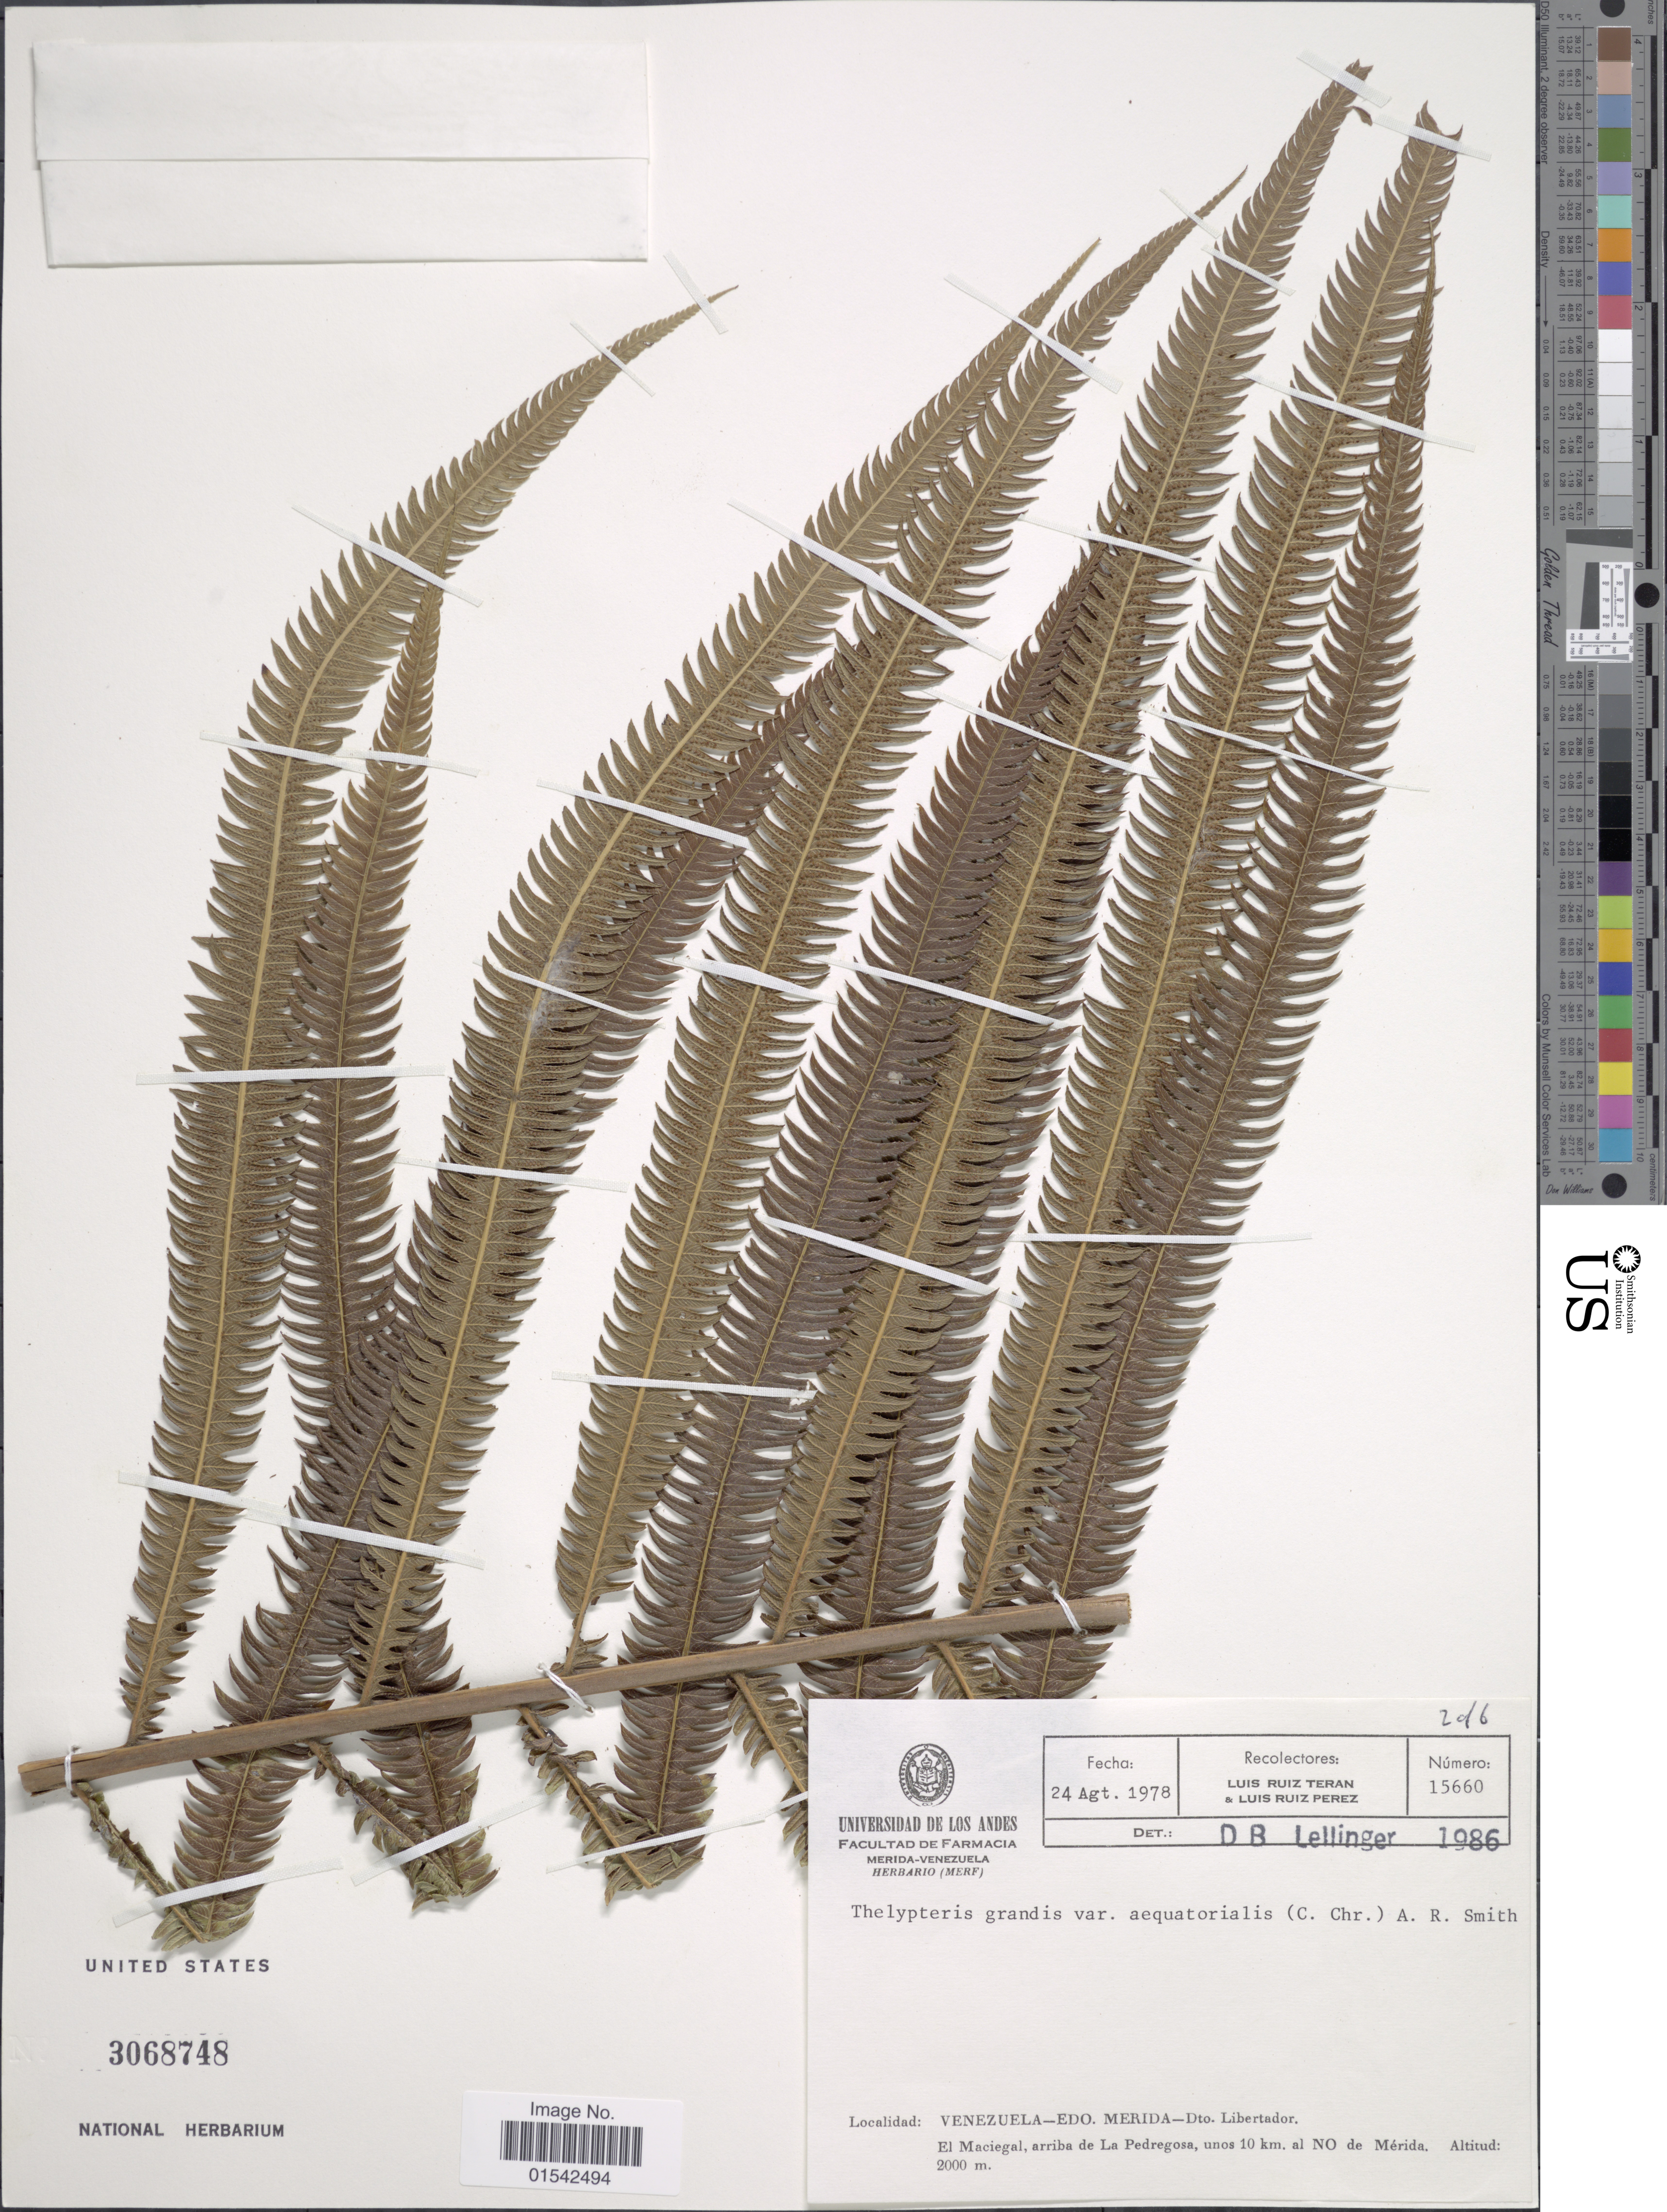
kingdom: Plantae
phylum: Tracheophyta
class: Polypodiopsida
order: Polypodiales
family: Thelypteridaceae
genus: Cyclosorus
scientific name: Cyclosorus grandis (A.R. Sm.) comb. nov., ined 2015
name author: (A.R. Sm.)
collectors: L. Teran & L. Ruiz-Perez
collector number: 15660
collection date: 1978-08-24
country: Venezuela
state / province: Mérida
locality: Dto. Libertador, El Maciegal, arriba de La Pedregosa, unos 10 km. al NO de Mérida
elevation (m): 2000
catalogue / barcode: US 3068748